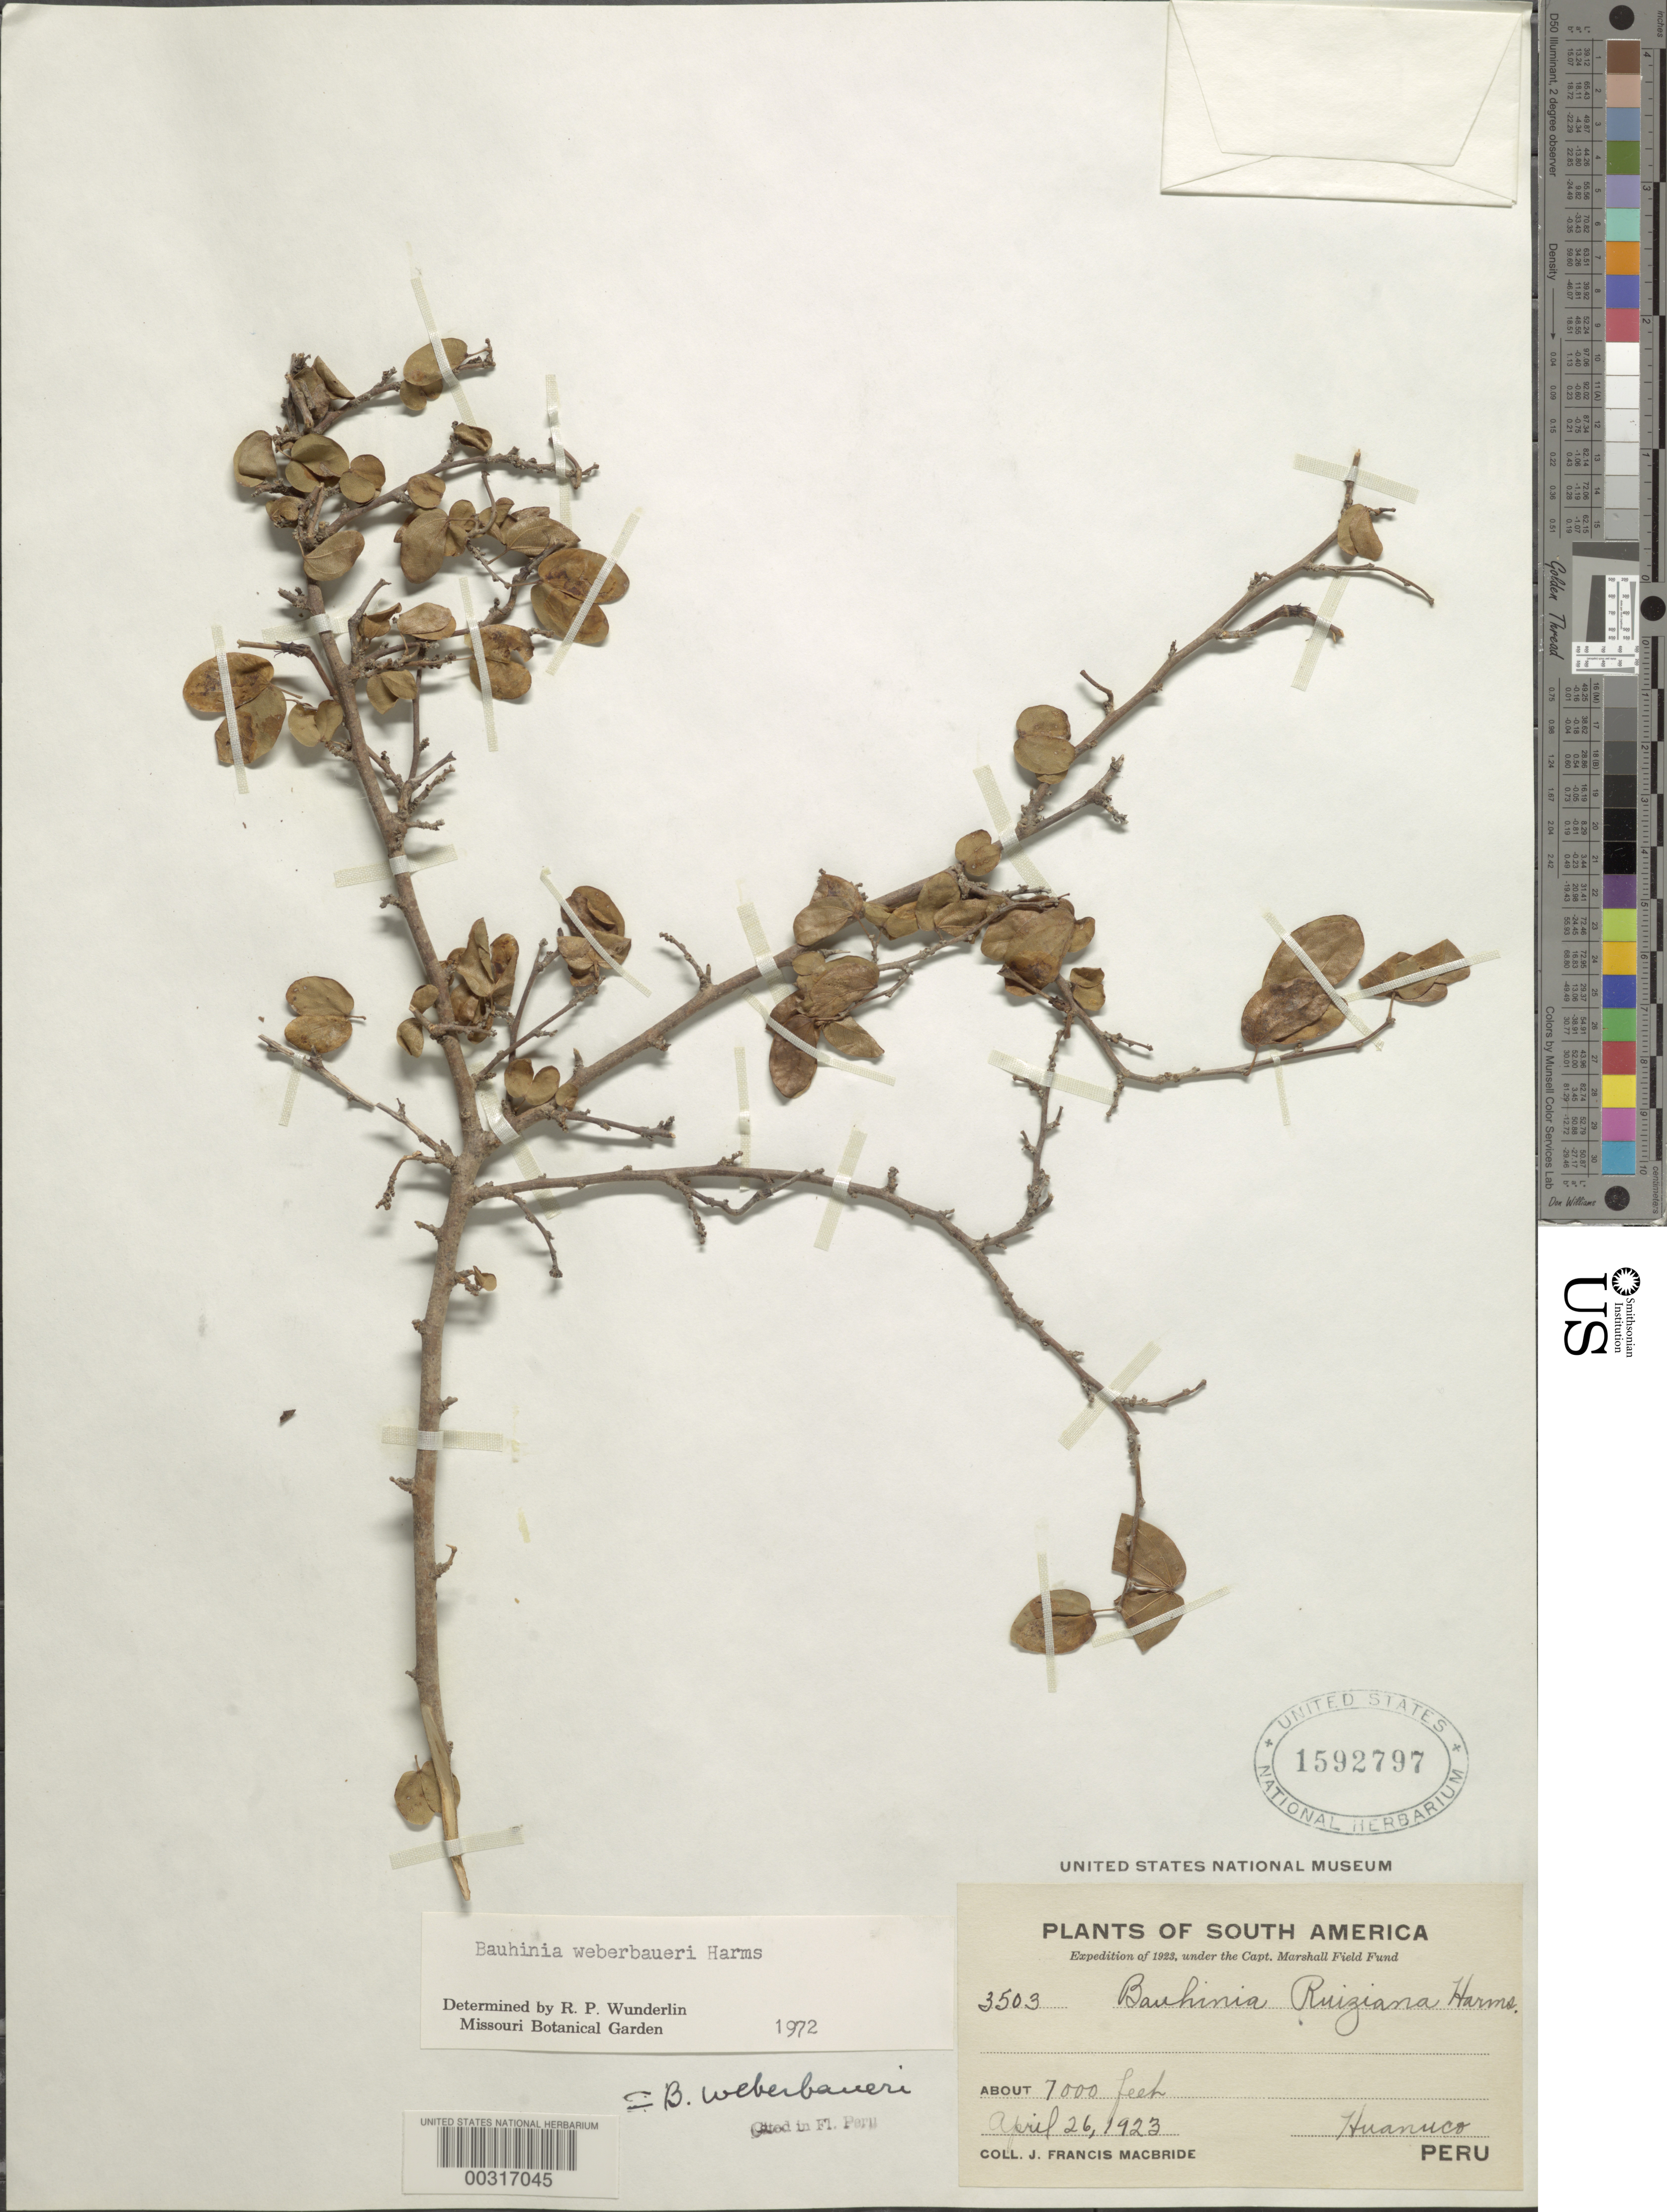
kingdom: Plantae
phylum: Tracheophyta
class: Magnoliopsida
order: Fabales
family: Fabaceae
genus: Bauhinia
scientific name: Bauhinia weberbaueri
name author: Harms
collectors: J. F. Macbride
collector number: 3503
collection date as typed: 26 Apr 1923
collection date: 1923-04-26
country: Peru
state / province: Huánuco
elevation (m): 2134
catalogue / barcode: US 1592797